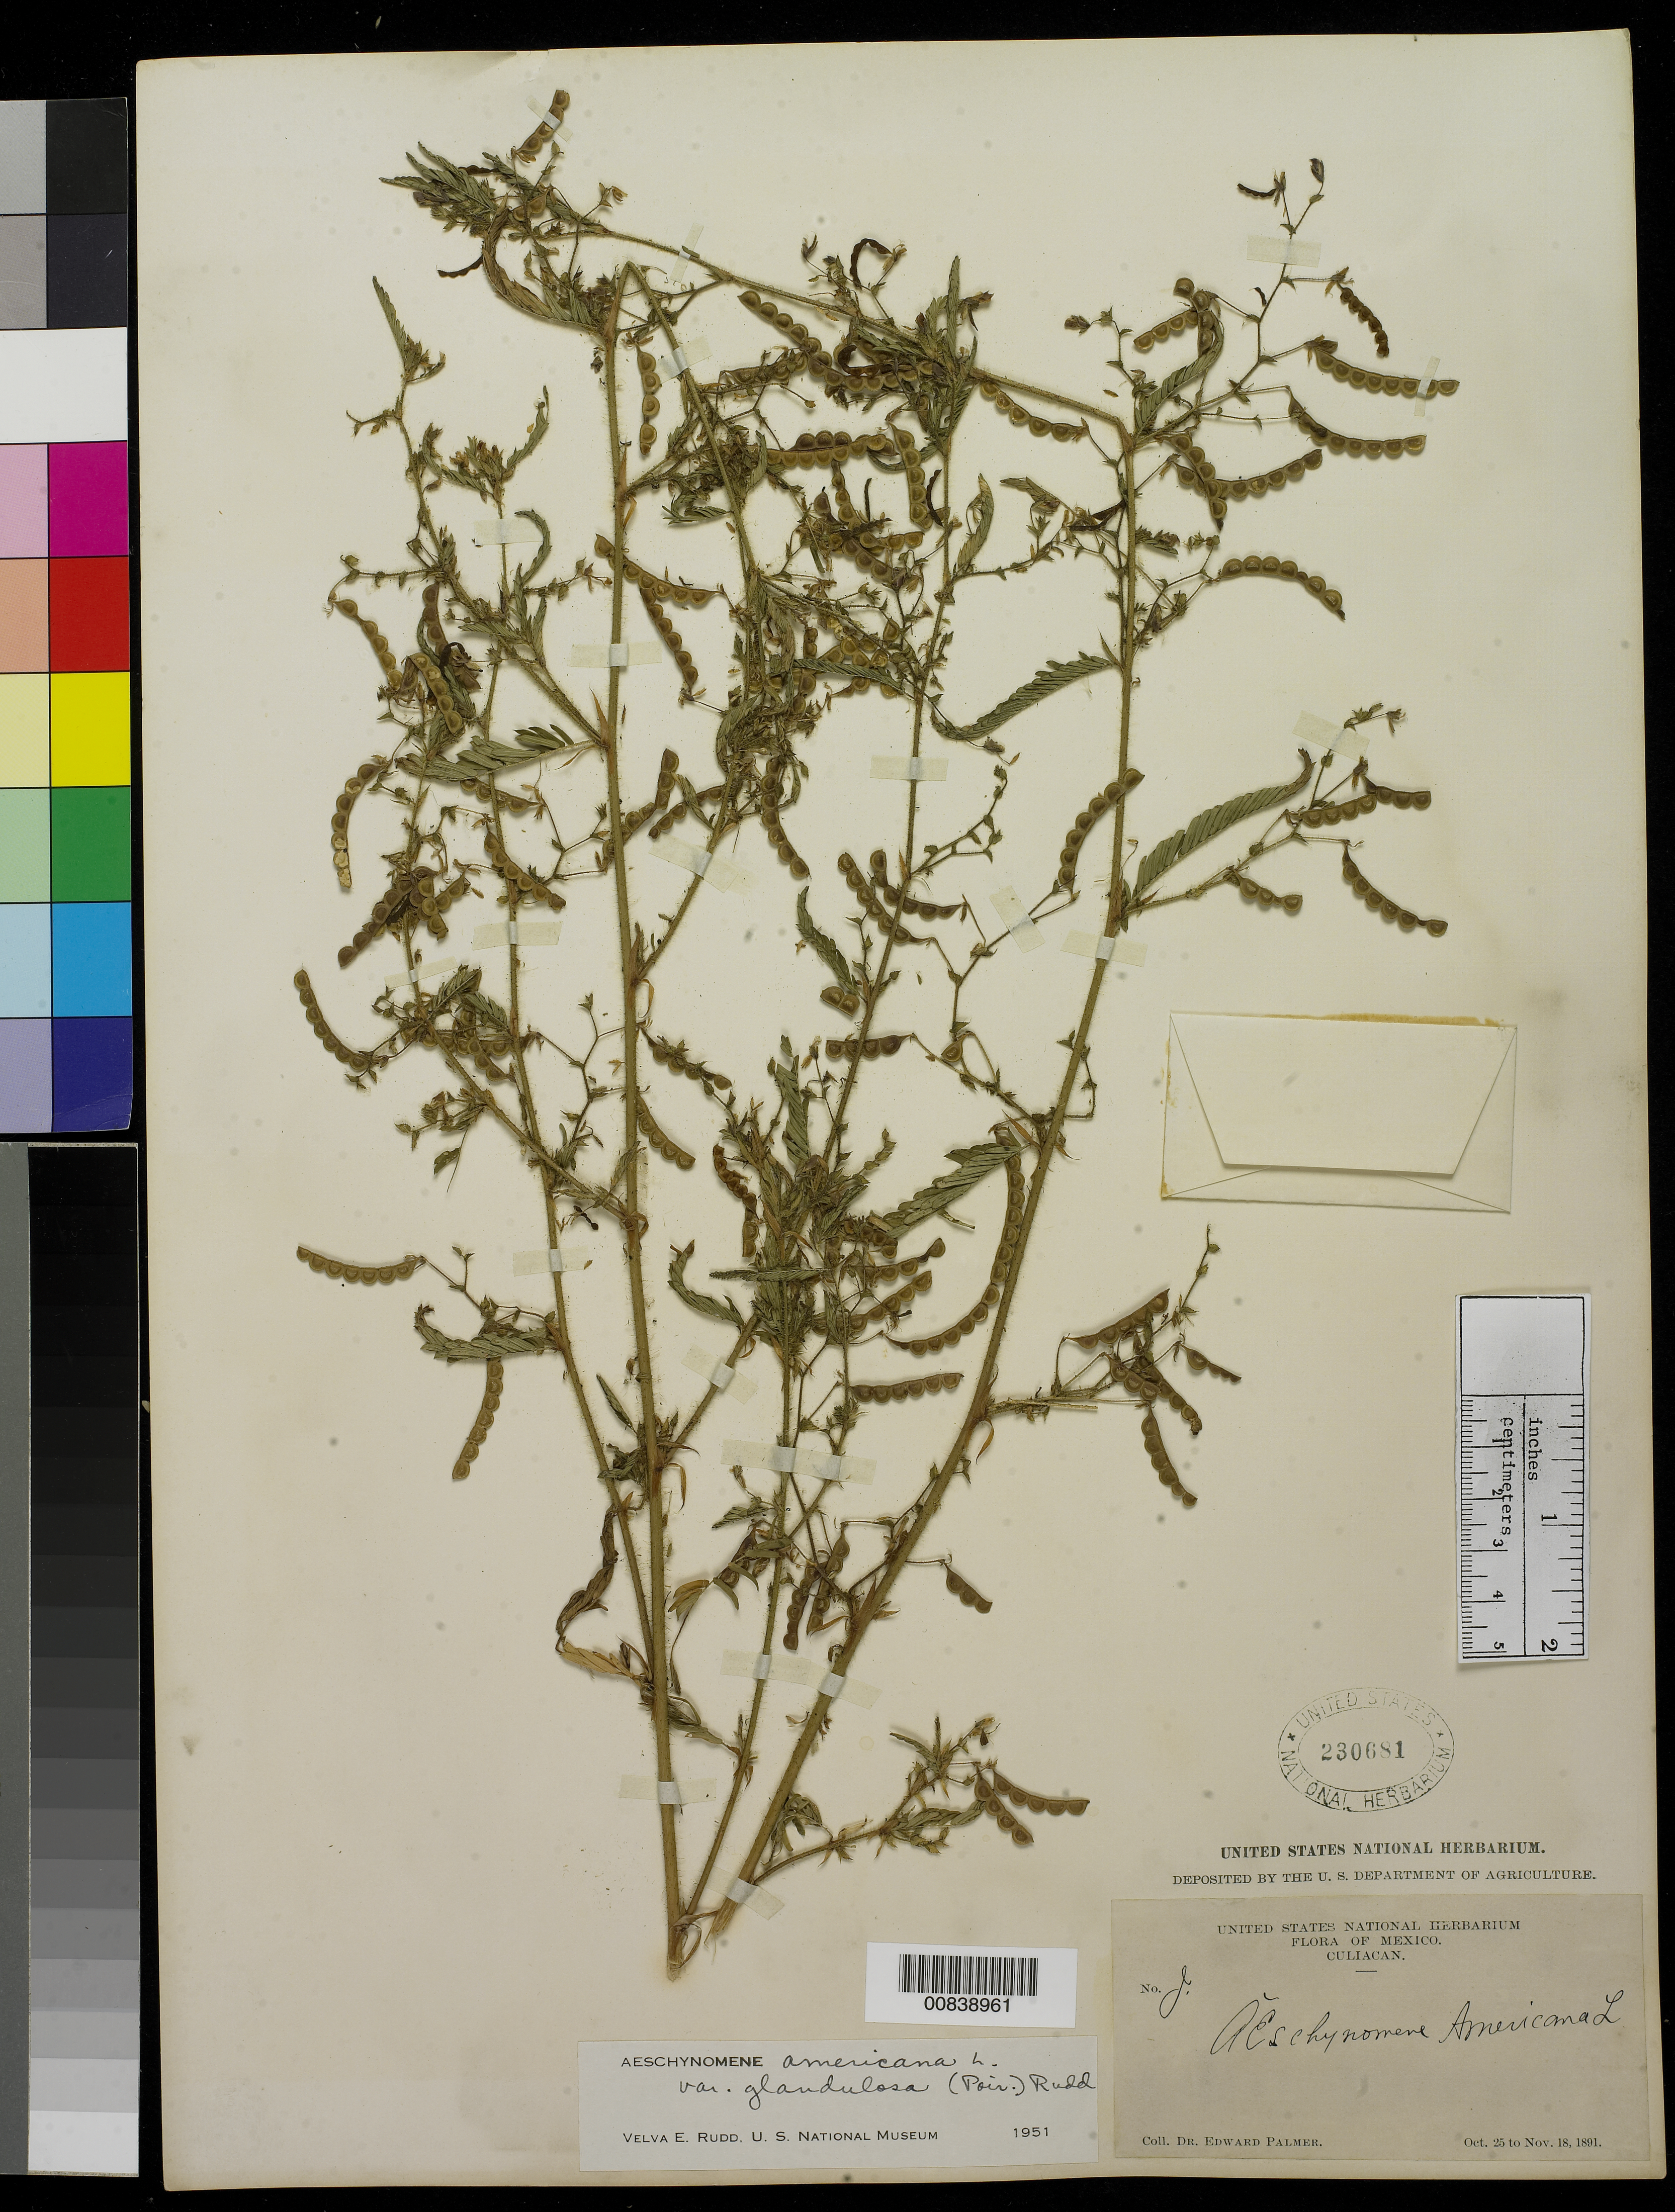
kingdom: Plantae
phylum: Tracheophyta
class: Magnoliopsida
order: Fabales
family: Fabaceae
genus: Aeschynomene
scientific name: Aeschynomene americana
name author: L.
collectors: E. Palmer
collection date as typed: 25 Oct 1891 to 18 Nov 1891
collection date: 1891-10-25/1891-11-18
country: Mexico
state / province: Sinaloa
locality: J. Culiacan, Sinaloa.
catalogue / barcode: US 230681